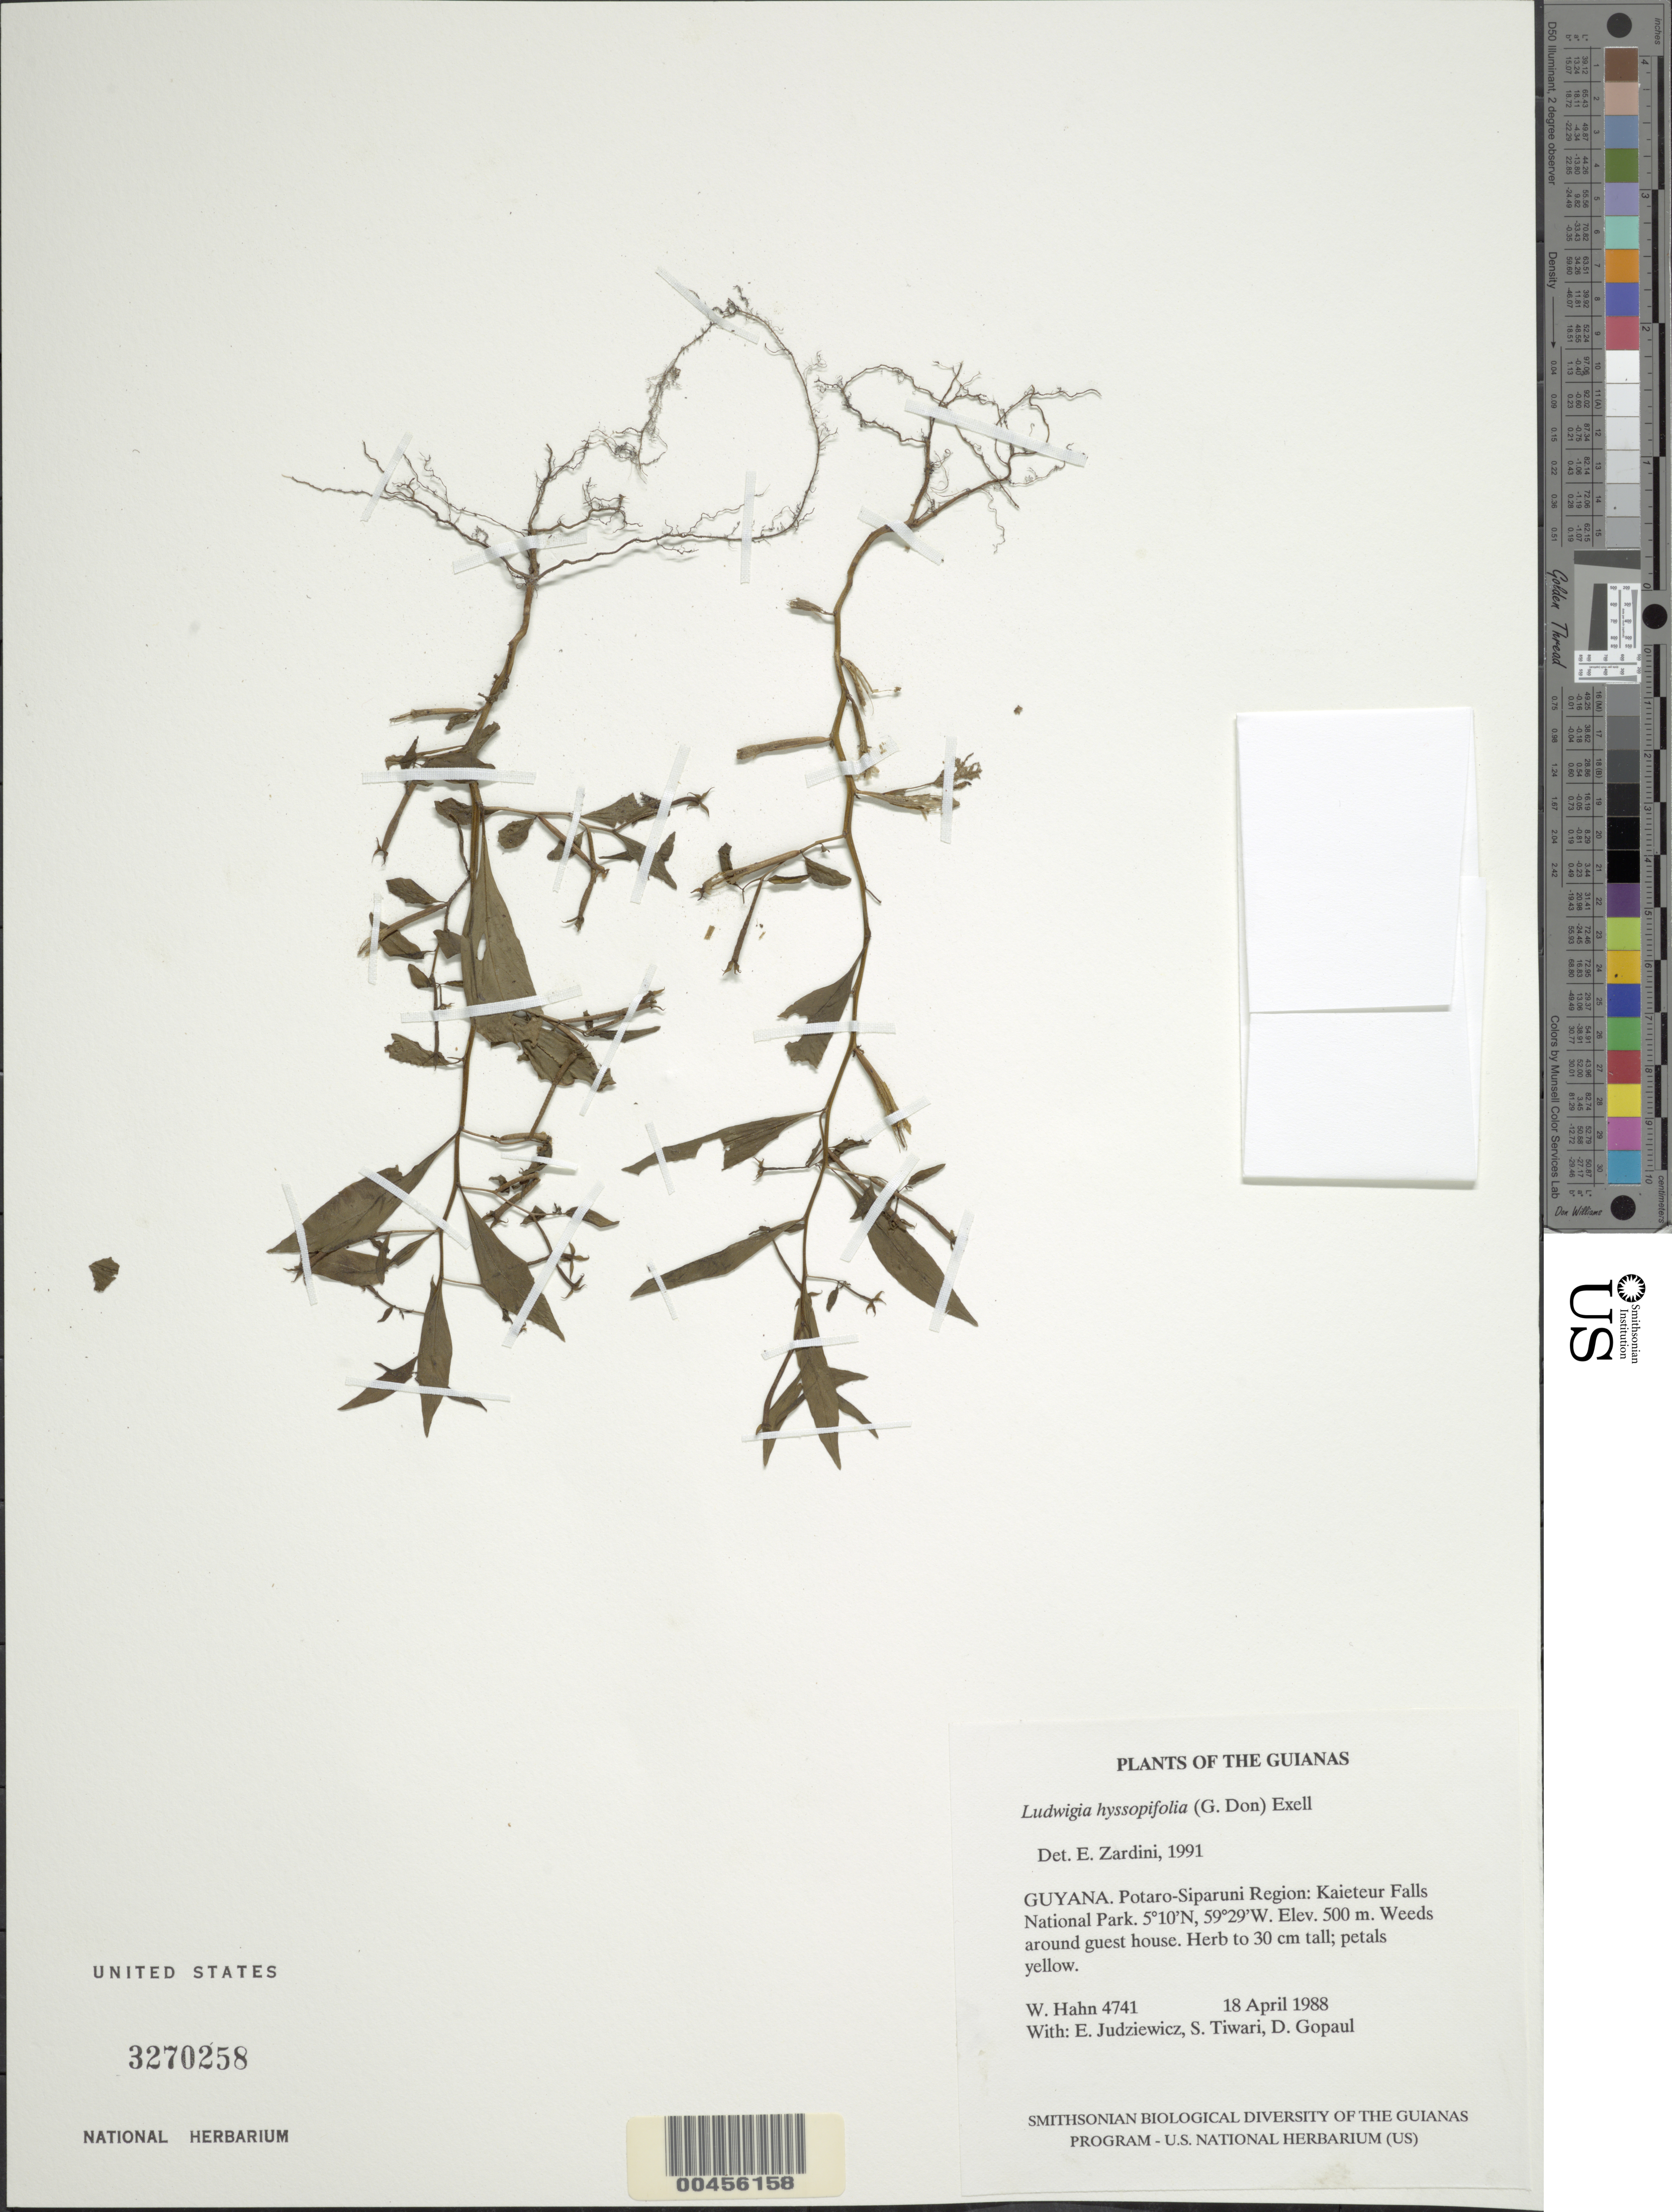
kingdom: Plantae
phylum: Tracheophyta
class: Magnoliopsida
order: Myrtales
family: Onagraceae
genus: Ludwigia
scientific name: Ludwigia hyssopifolia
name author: (G. Don) Exell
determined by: Zardini, E. M.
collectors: W. Hahn, E. J. Judziewicz, S. Tiwari & D. Gopaul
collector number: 4741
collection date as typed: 18 April 1988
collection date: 1988-04-18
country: Guyana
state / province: Potaro-Siparuni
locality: Kaieteur Falls National Park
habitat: Weeds around guest house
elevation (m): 500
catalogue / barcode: US 3270258